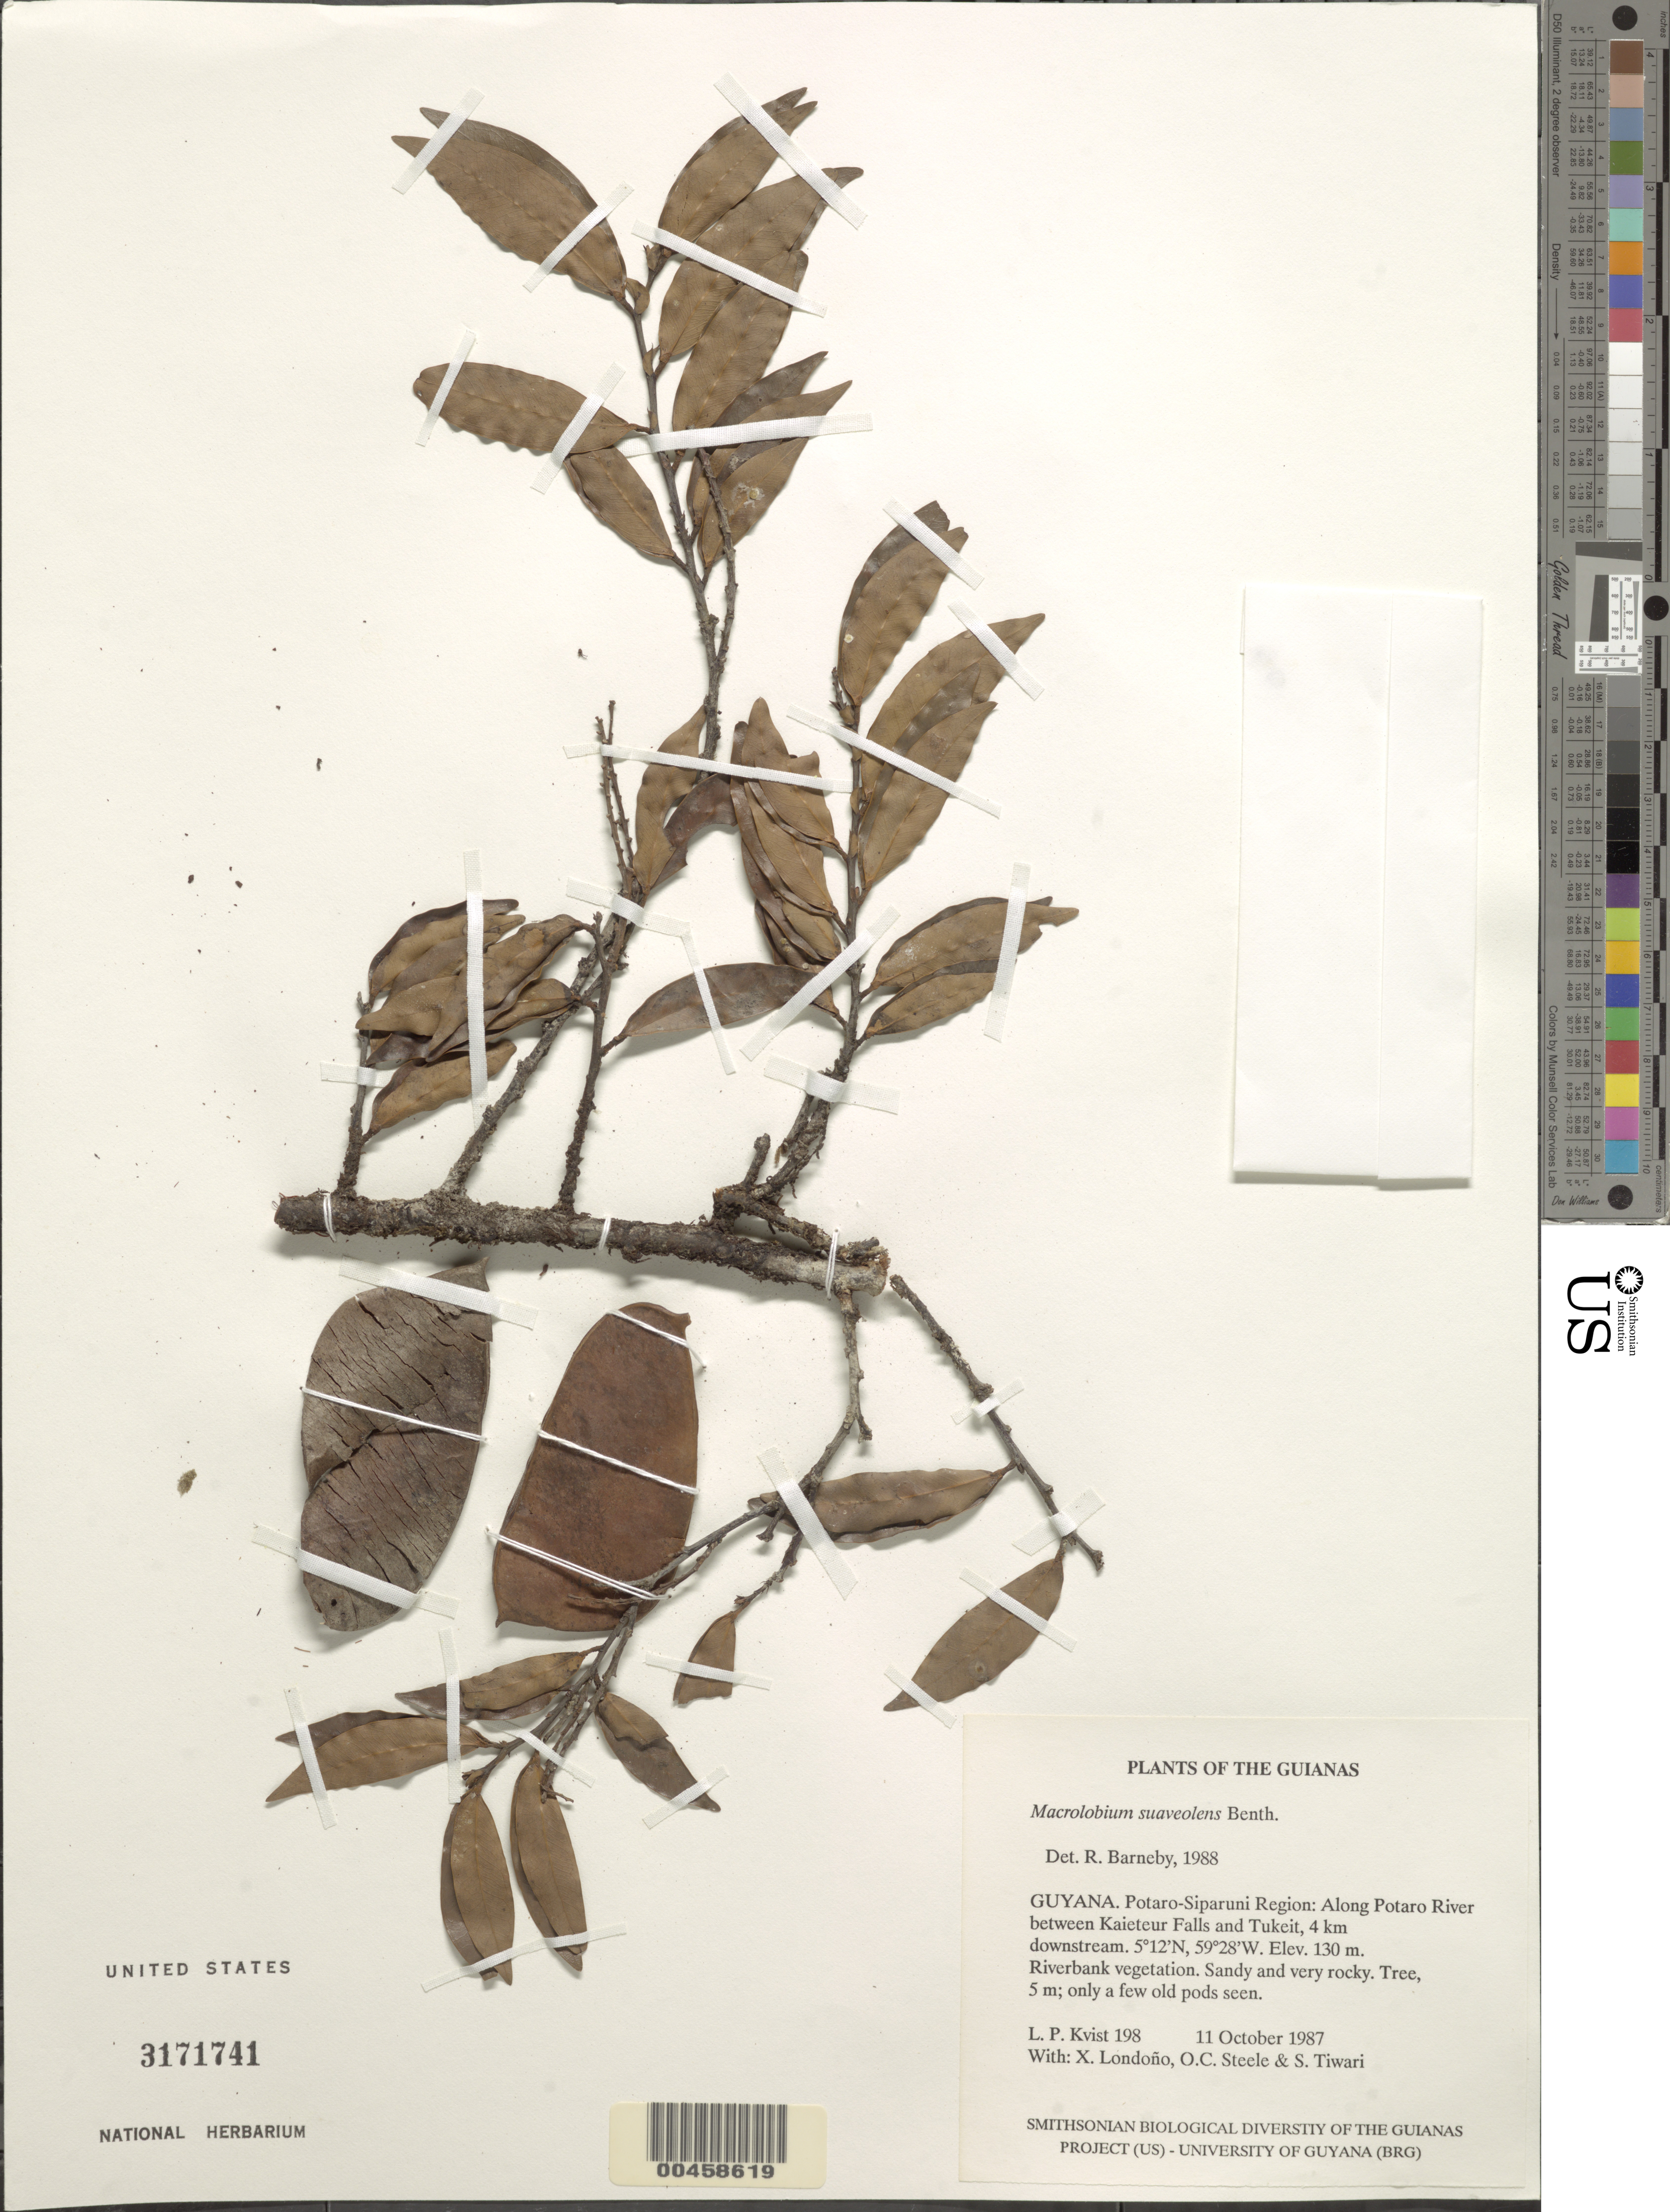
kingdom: Plantae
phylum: Tracheophyta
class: Magnoliopsida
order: Fabales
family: Fabaceae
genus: Macrolobium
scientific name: Macrolobium sp.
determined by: Trujillo, A. M.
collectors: L. P. Kvist, X. Londoño, O. C. Steele & S. Tiwari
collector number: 198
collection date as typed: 11 Oct 1987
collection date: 1987-10-11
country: Guyana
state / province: Potaro-Siparuni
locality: Along potaro river between kaieteur falls and tukeit, 4 km downstream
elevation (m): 130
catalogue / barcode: US 3171741